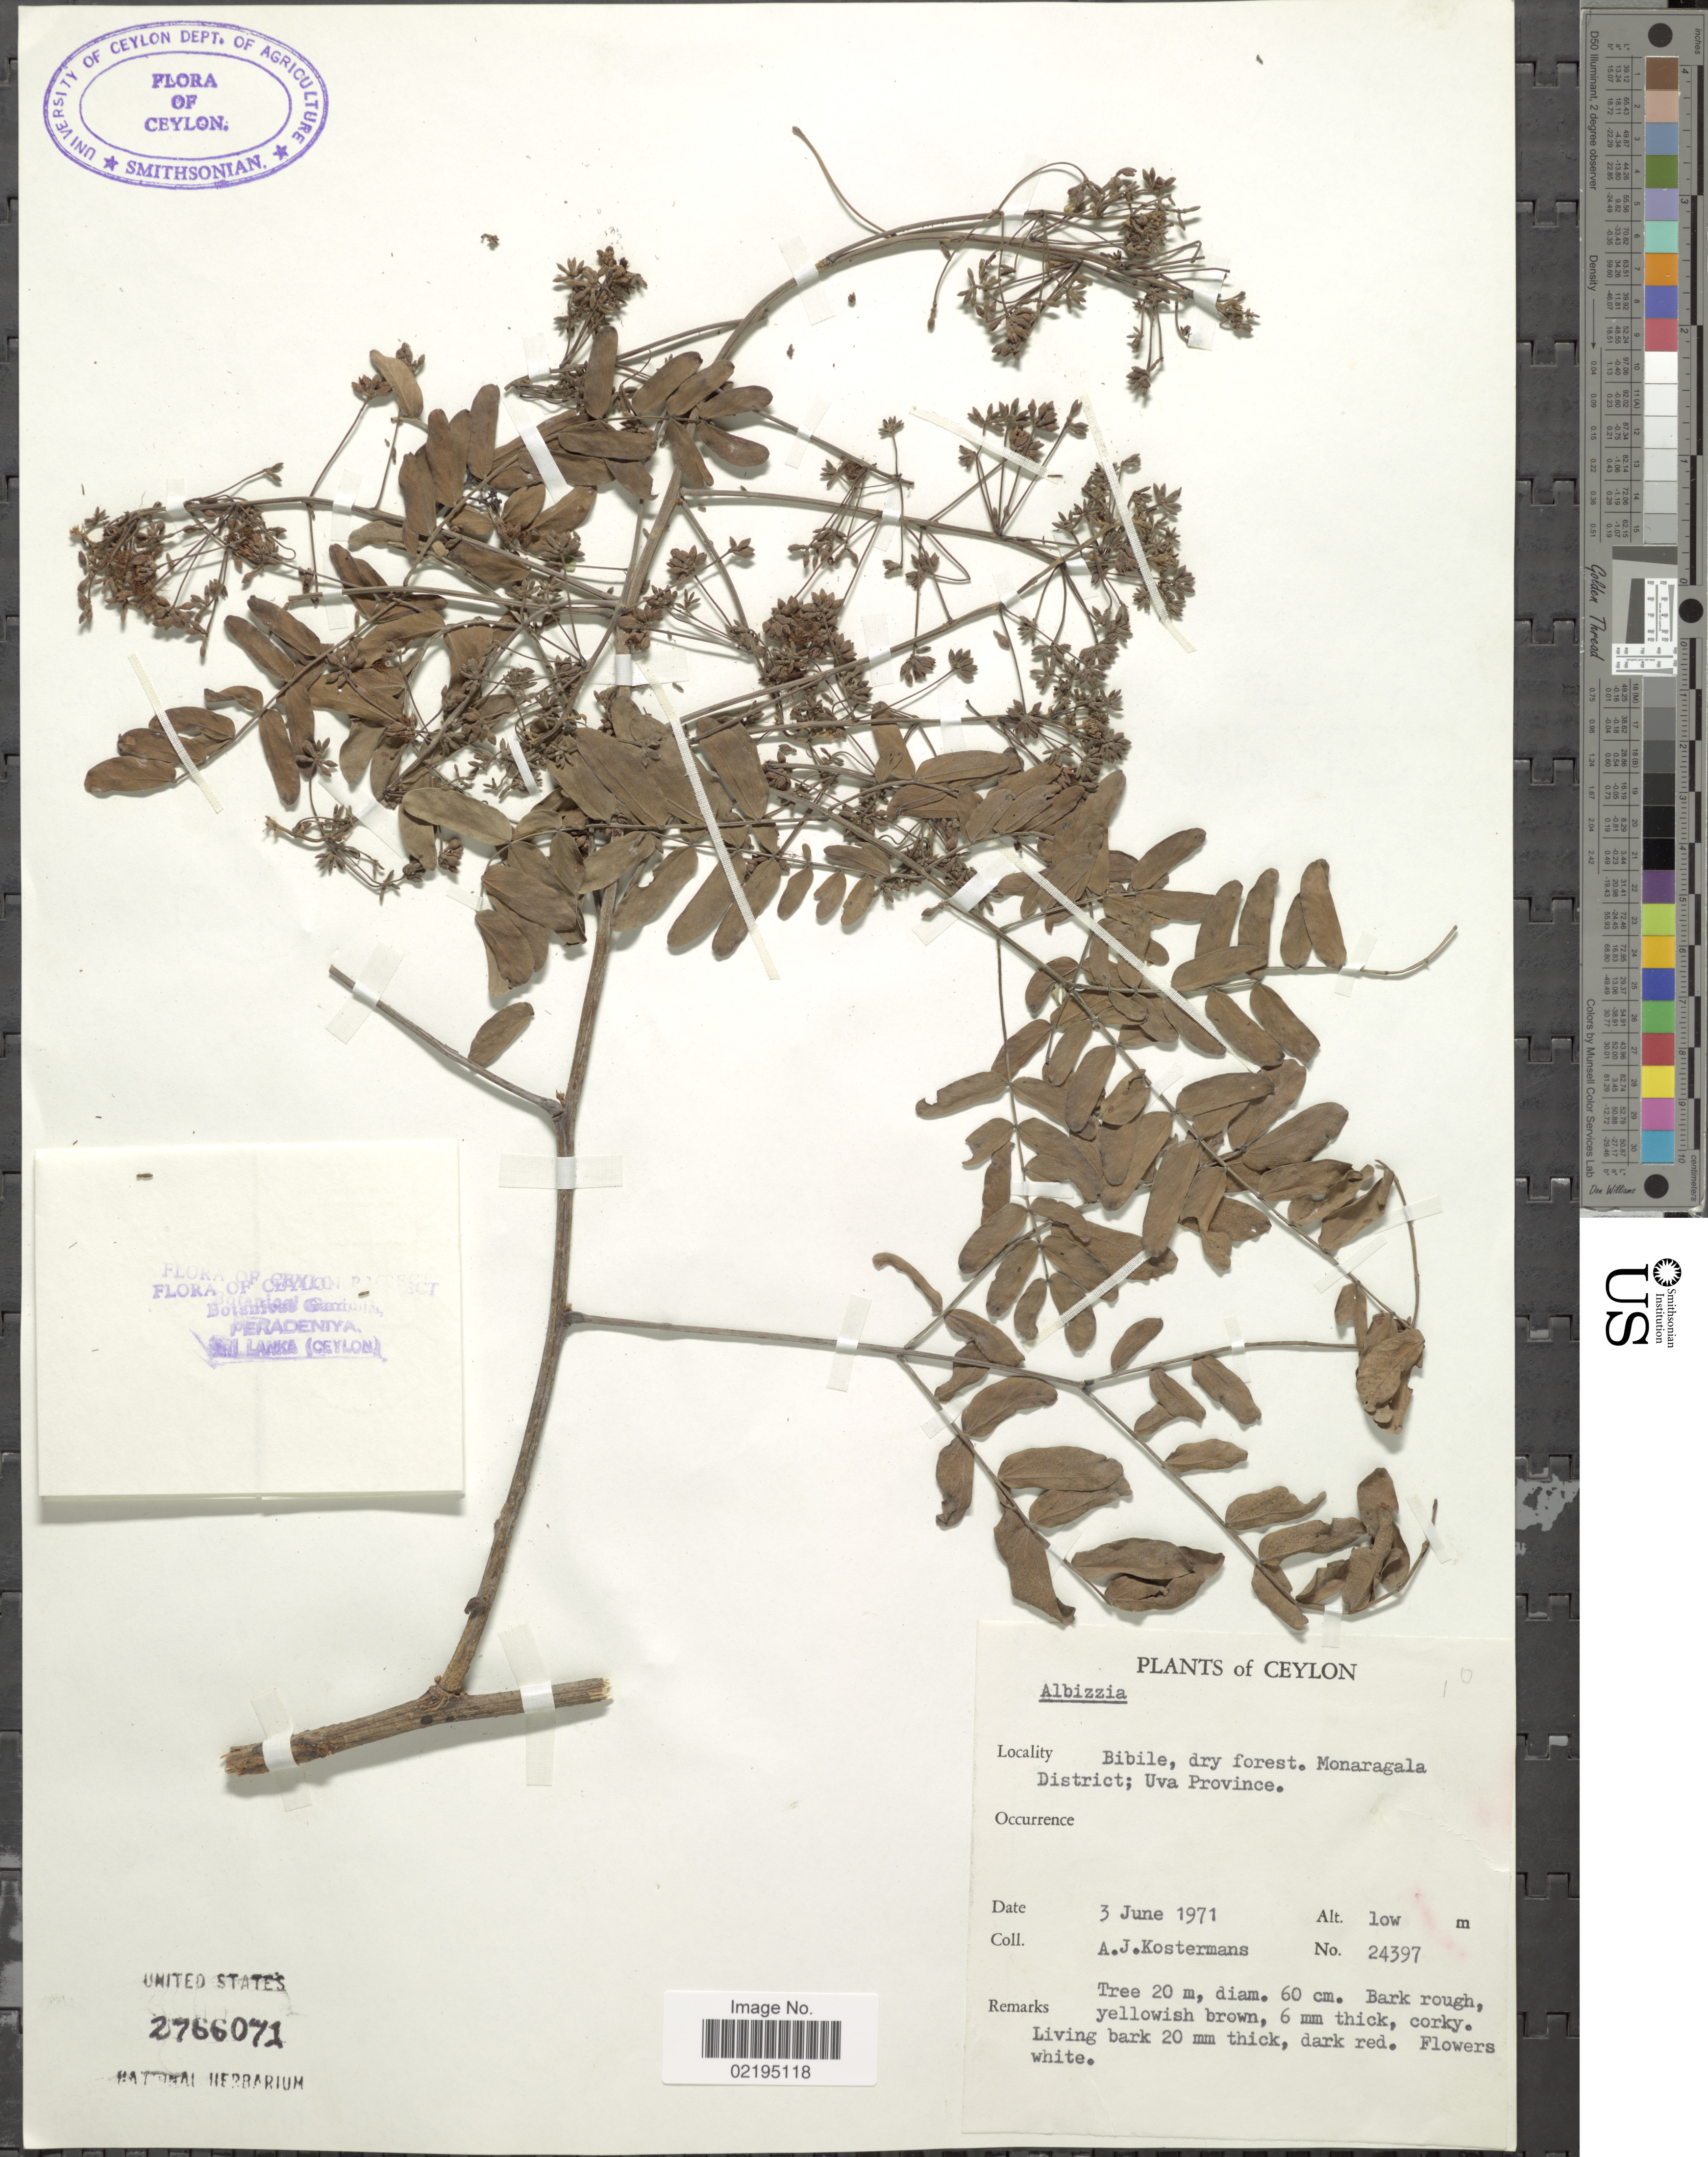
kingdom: Plantae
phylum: Tracheophyta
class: Magnoliopsida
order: Fabales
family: Fabaceae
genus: Albizia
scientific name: Albizia sp.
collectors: A. J. G. Kostermans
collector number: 24397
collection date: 1971-06-03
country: Sri Lanka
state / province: Uva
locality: Ceylon, Bibile, dry forest, Monaragala District.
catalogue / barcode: US 2766071